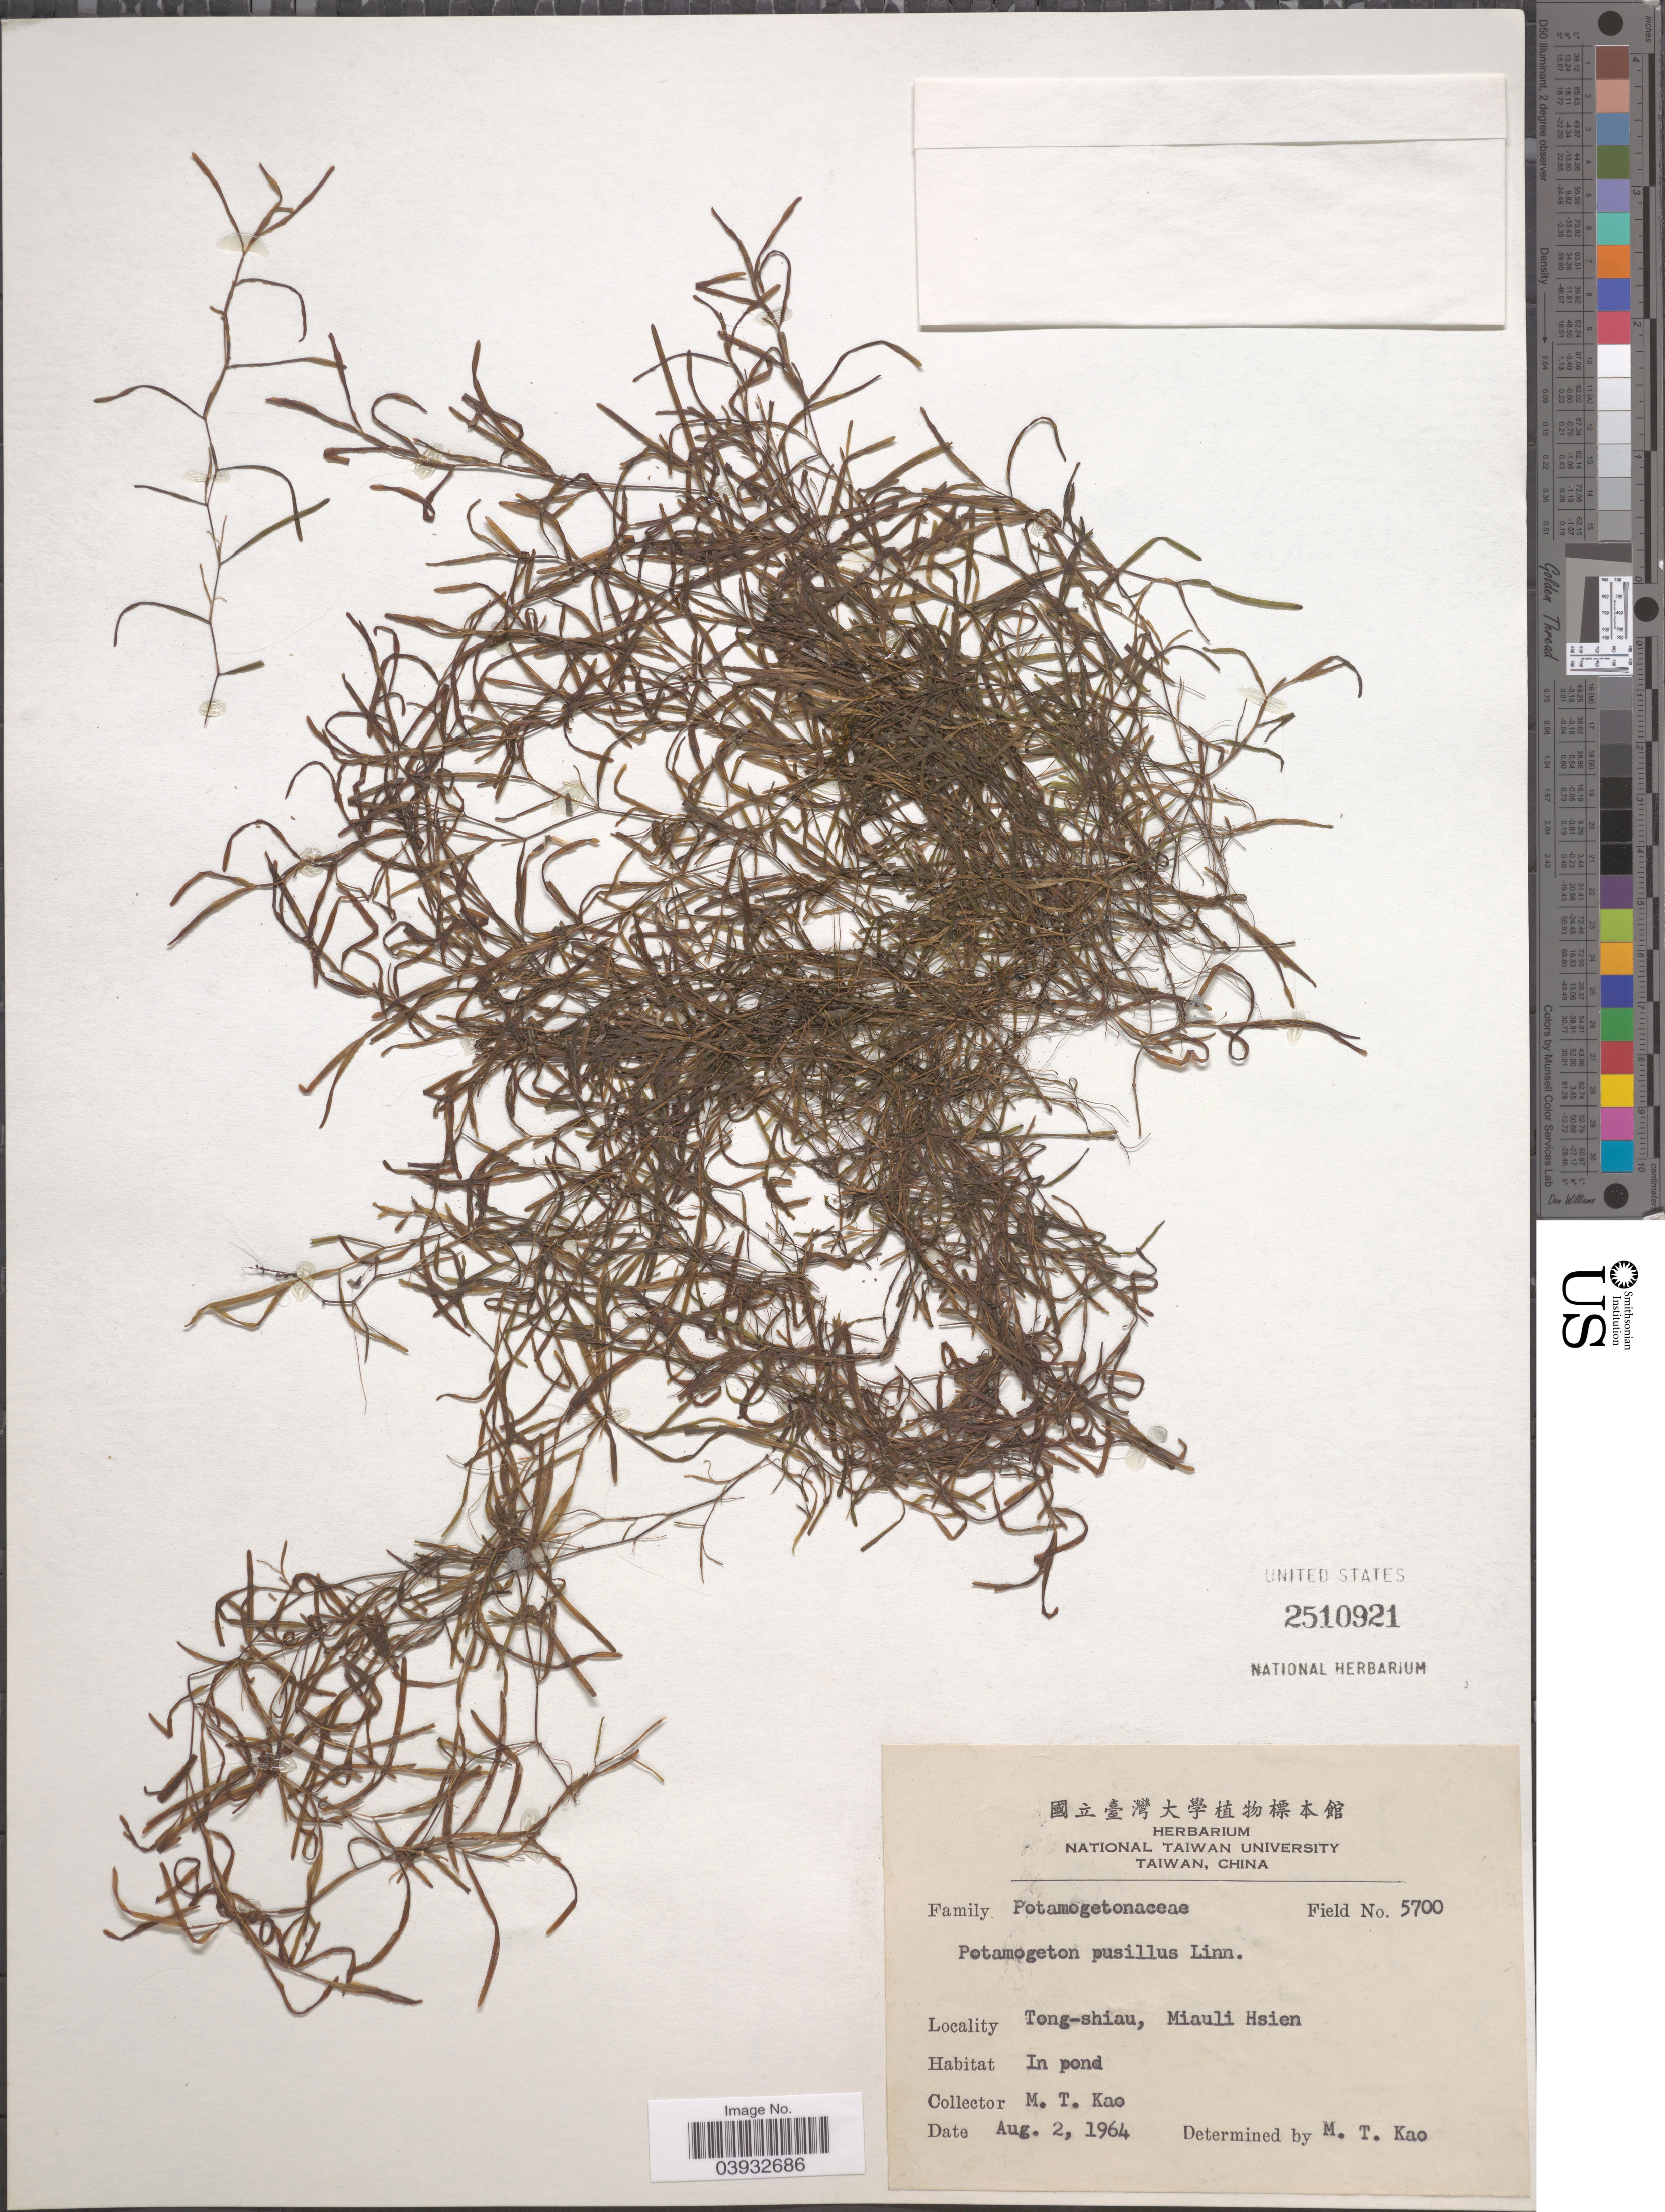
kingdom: Plantae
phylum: Tracheophyta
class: Liliopsida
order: Alismatales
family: Potamogetonaceae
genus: Potamogeton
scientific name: Potamogeton pusillus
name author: L.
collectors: M. T. Kao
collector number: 5700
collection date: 1964-08-02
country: Taiwan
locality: Tong-shiau, Miauli Hsien.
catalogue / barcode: US 2510921